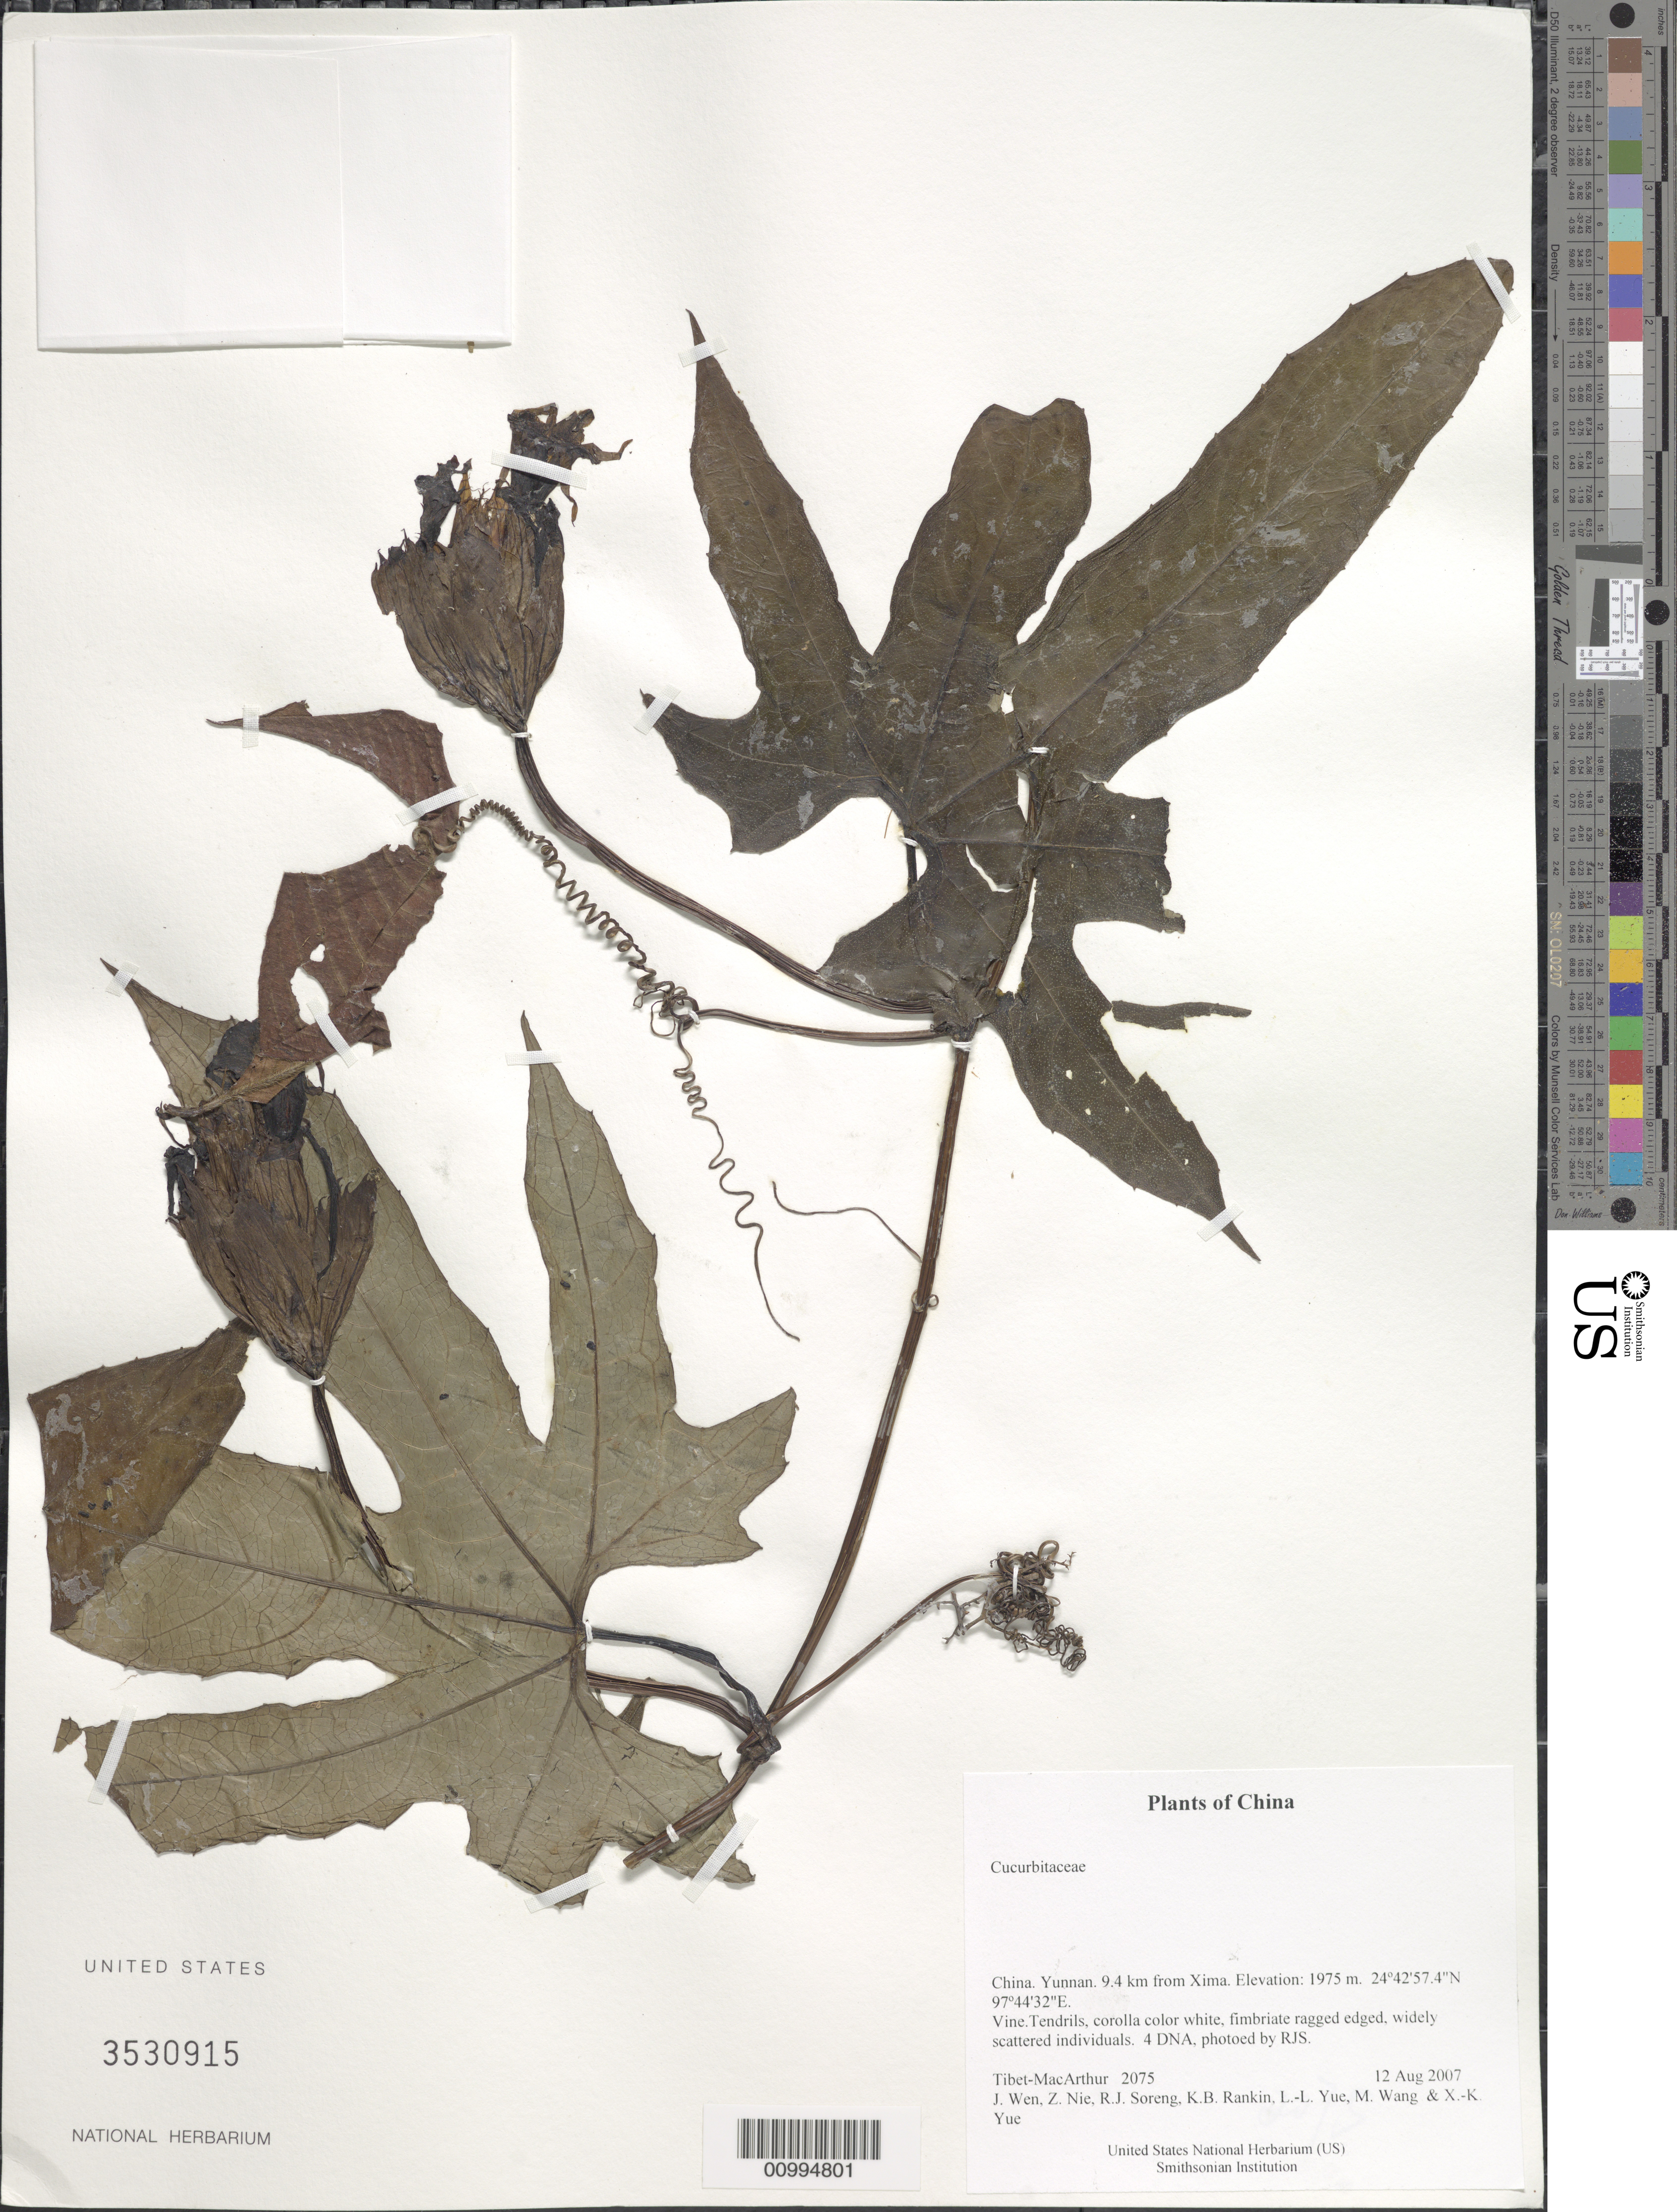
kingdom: Plantae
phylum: Tracheophyta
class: Magnoliopsida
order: Cucurbitales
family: Cucurbitaceae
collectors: Tibet-MacArthur, J. Wen, Z. Nie, R. J. Soreng, K. Rankin, L. Yue, M. Wang & X. Yue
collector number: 2075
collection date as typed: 12 Aug 2007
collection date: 2007-08-12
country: China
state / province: Yunnan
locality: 9.4 km from Xima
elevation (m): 1975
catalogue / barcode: US 3530915